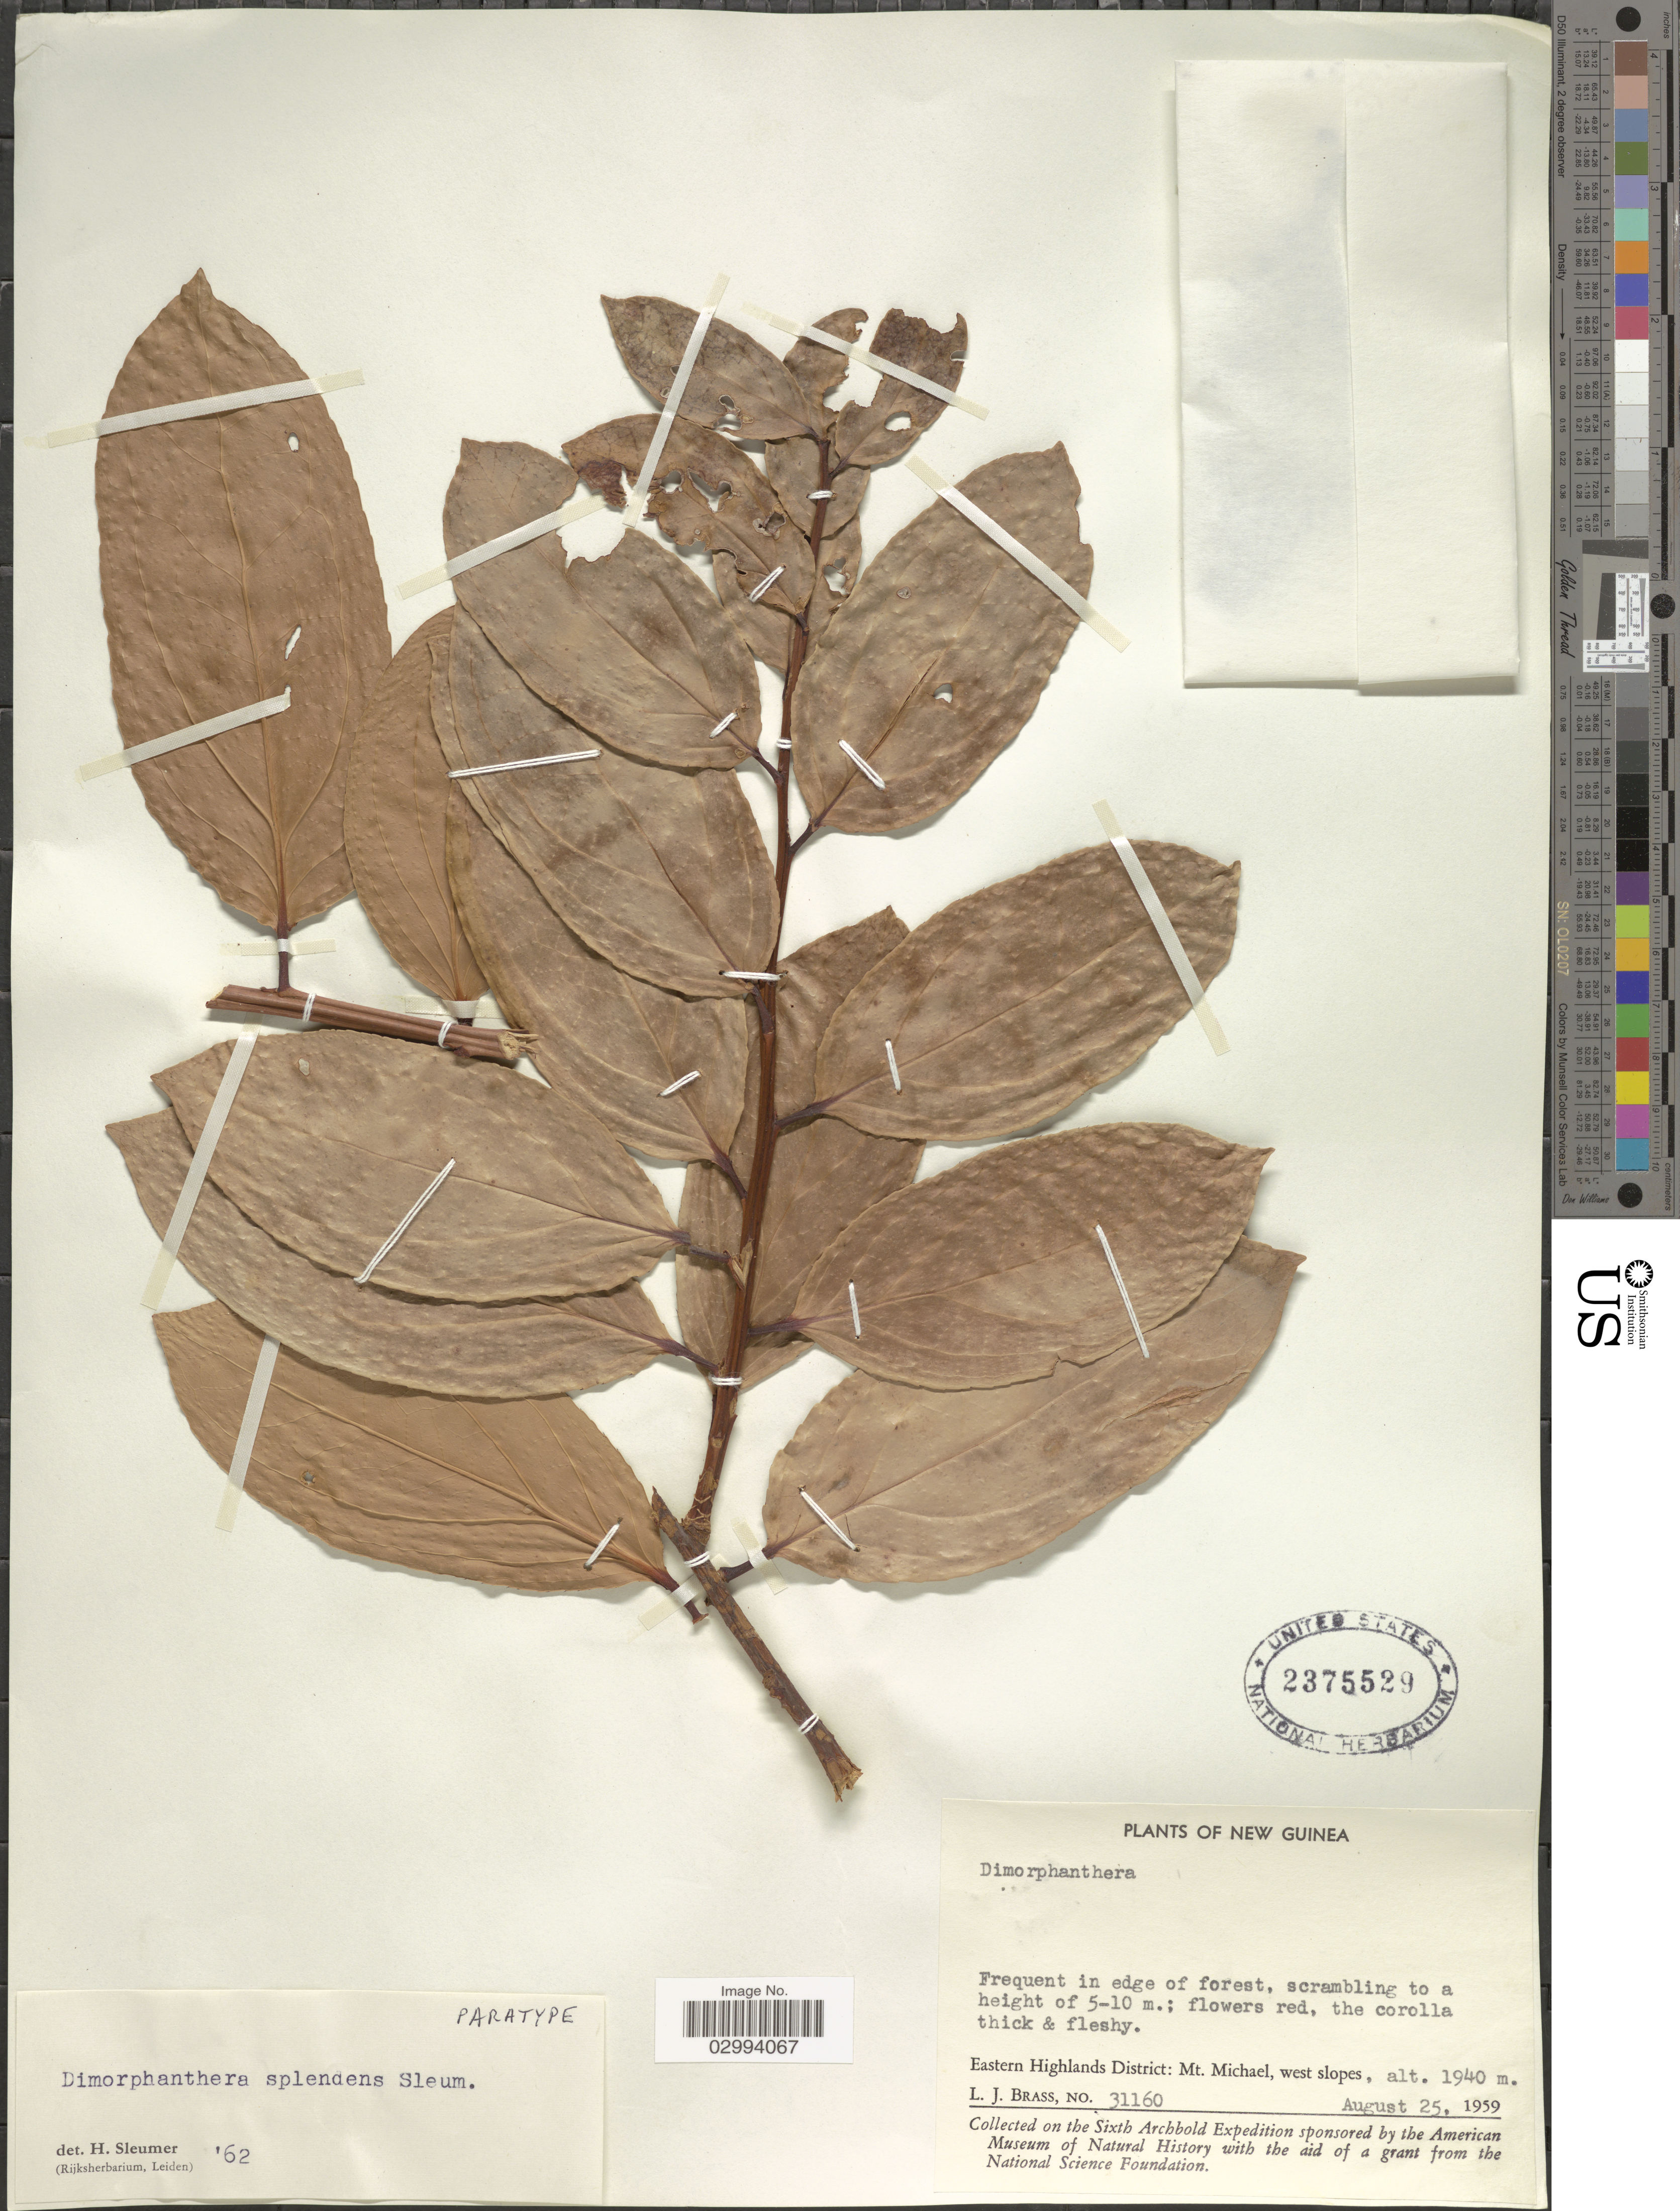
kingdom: Plantae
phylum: Tracheophyta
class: Magnoliopsida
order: Ericales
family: Ericaceae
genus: Dimorphanthera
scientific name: Dimorphanthera splendens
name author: Sleumer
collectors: L. J. Brass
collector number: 31160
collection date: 1959-08-25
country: Papua New Guinea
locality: New Guinea, Eastern Highlands District: Mt. Michael, west slopes.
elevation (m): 1940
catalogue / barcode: US 2375529